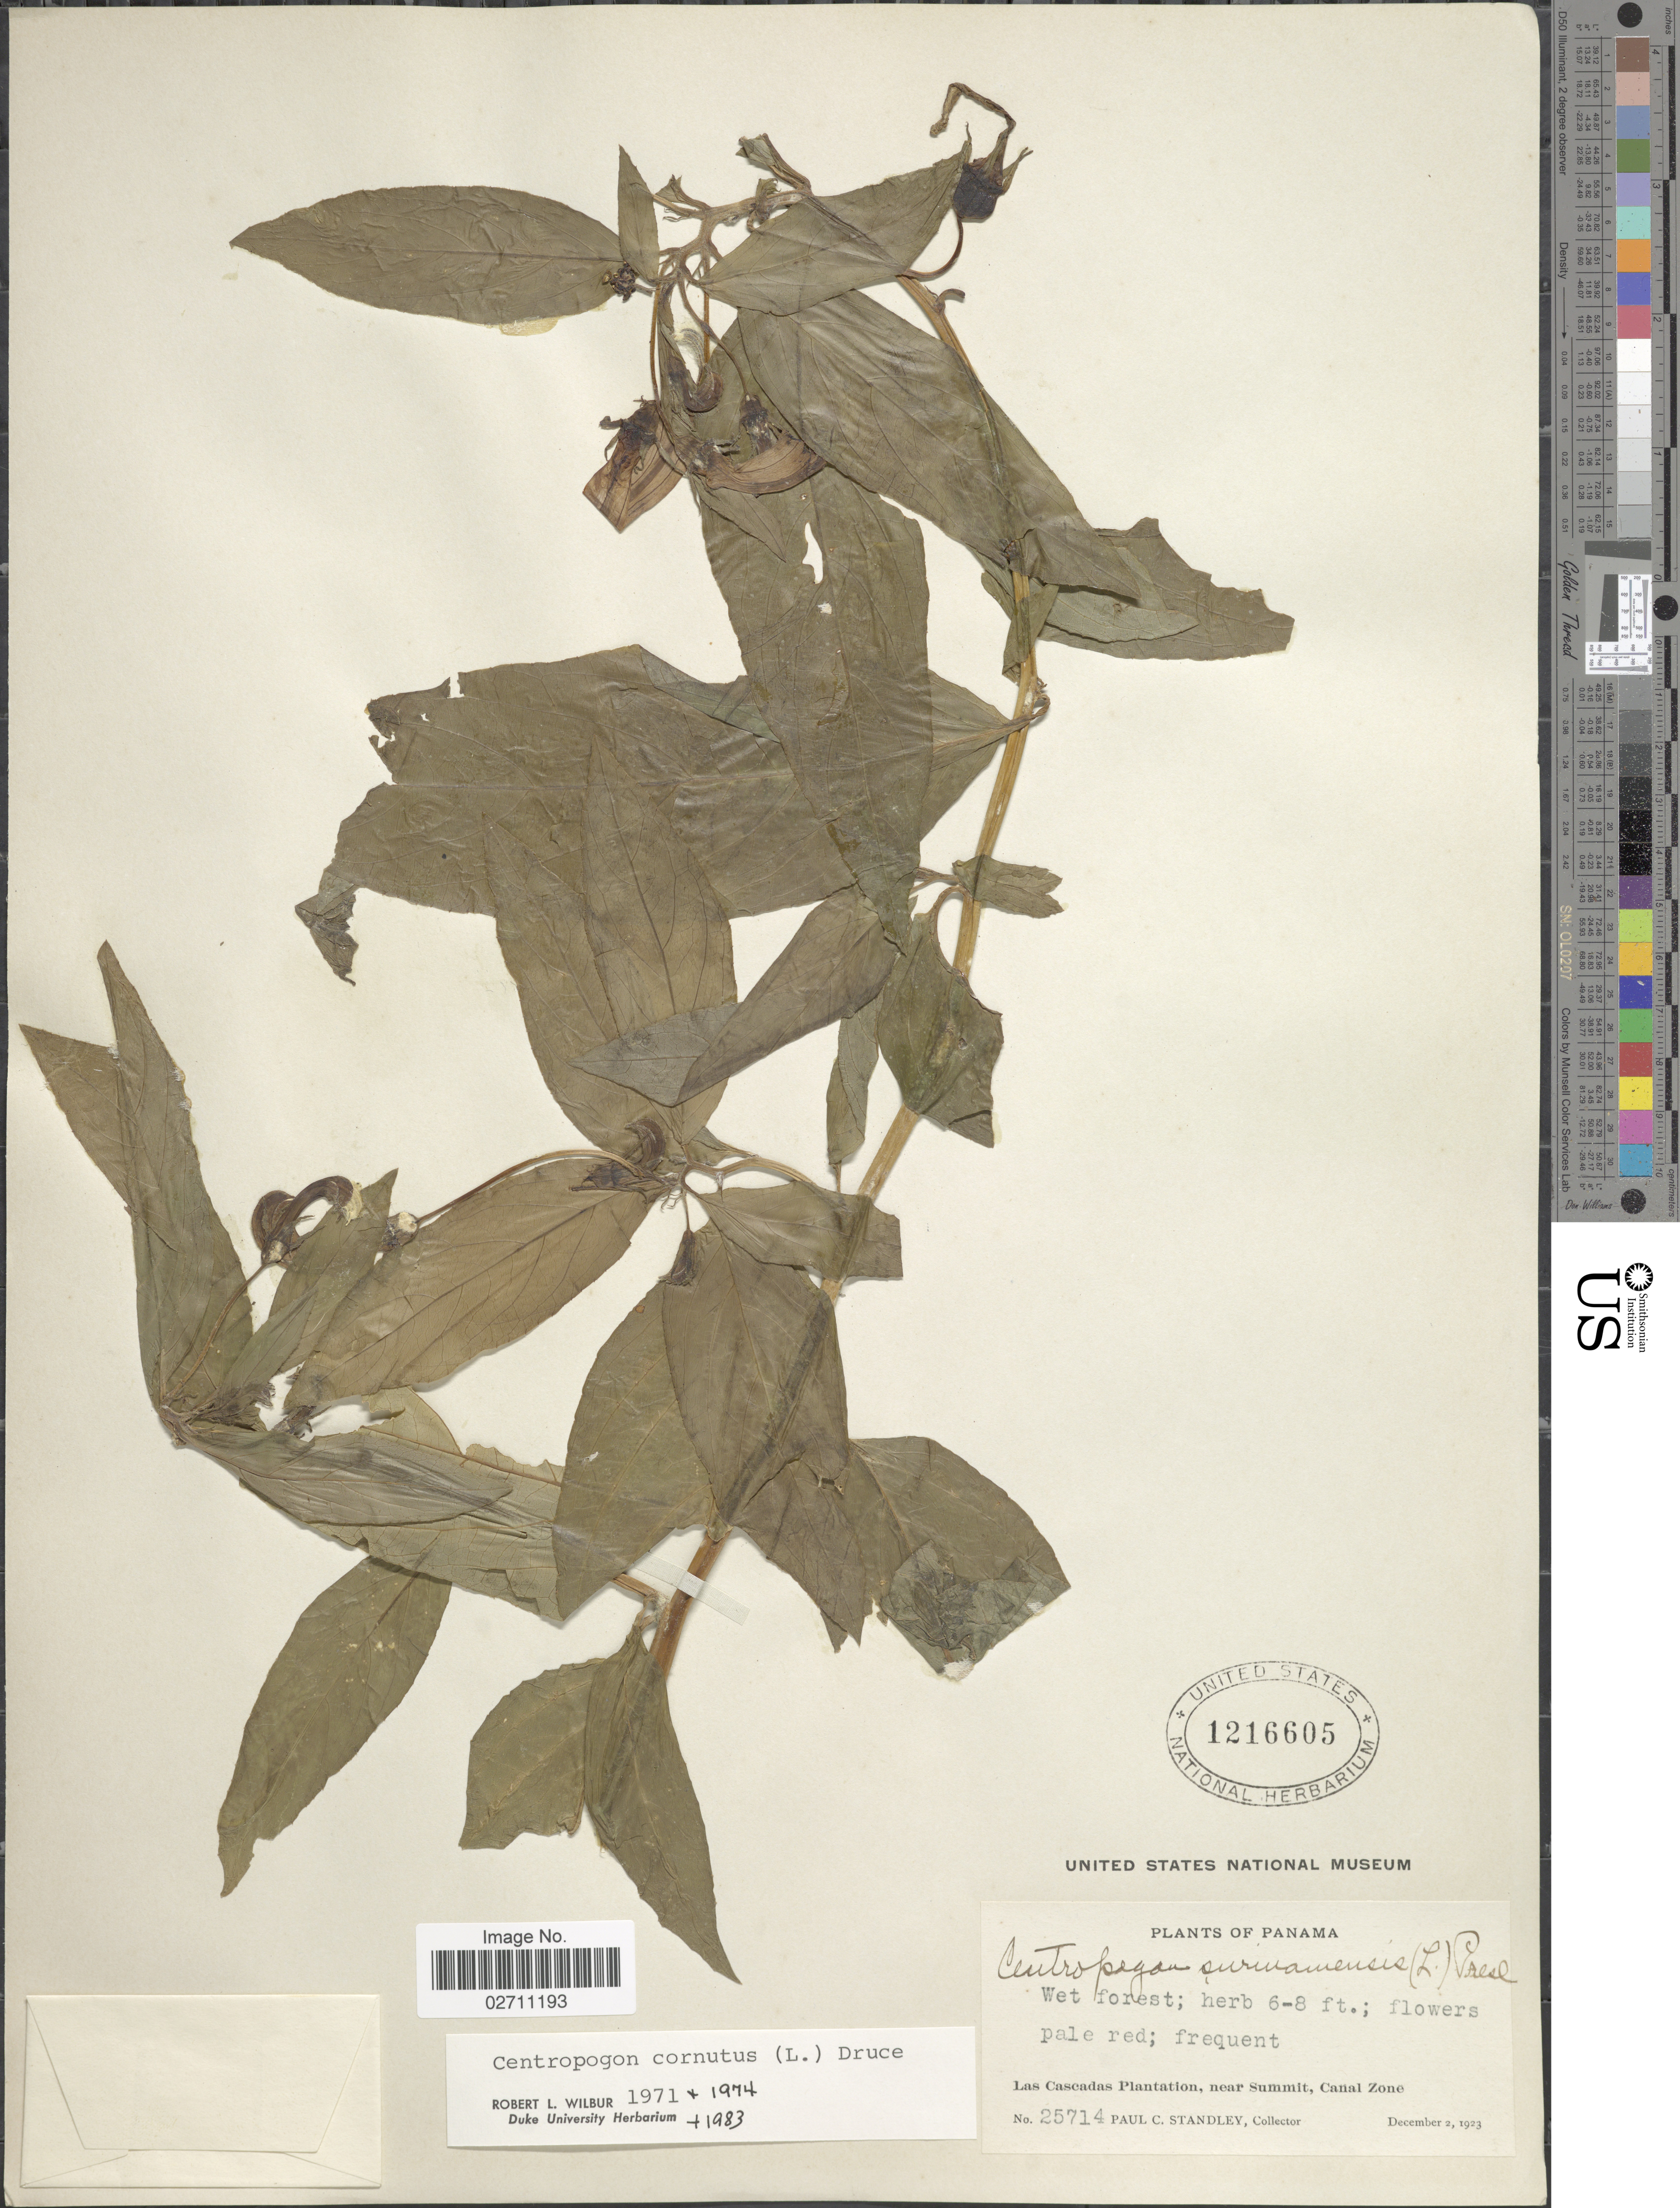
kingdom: Plantae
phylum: Tracheophyta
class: Magnoliopsida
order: Asterales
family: Campanulaceae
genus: Centropogon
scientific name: Centropogon cornutus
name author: (L.) Druce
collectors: P. C. Standley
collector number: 25714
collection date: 1923-12-02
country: Panama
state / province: Colón / Panamá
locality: Las Cascadas Plantation, near Summit, Canal Zone.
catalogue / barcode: US 1216605